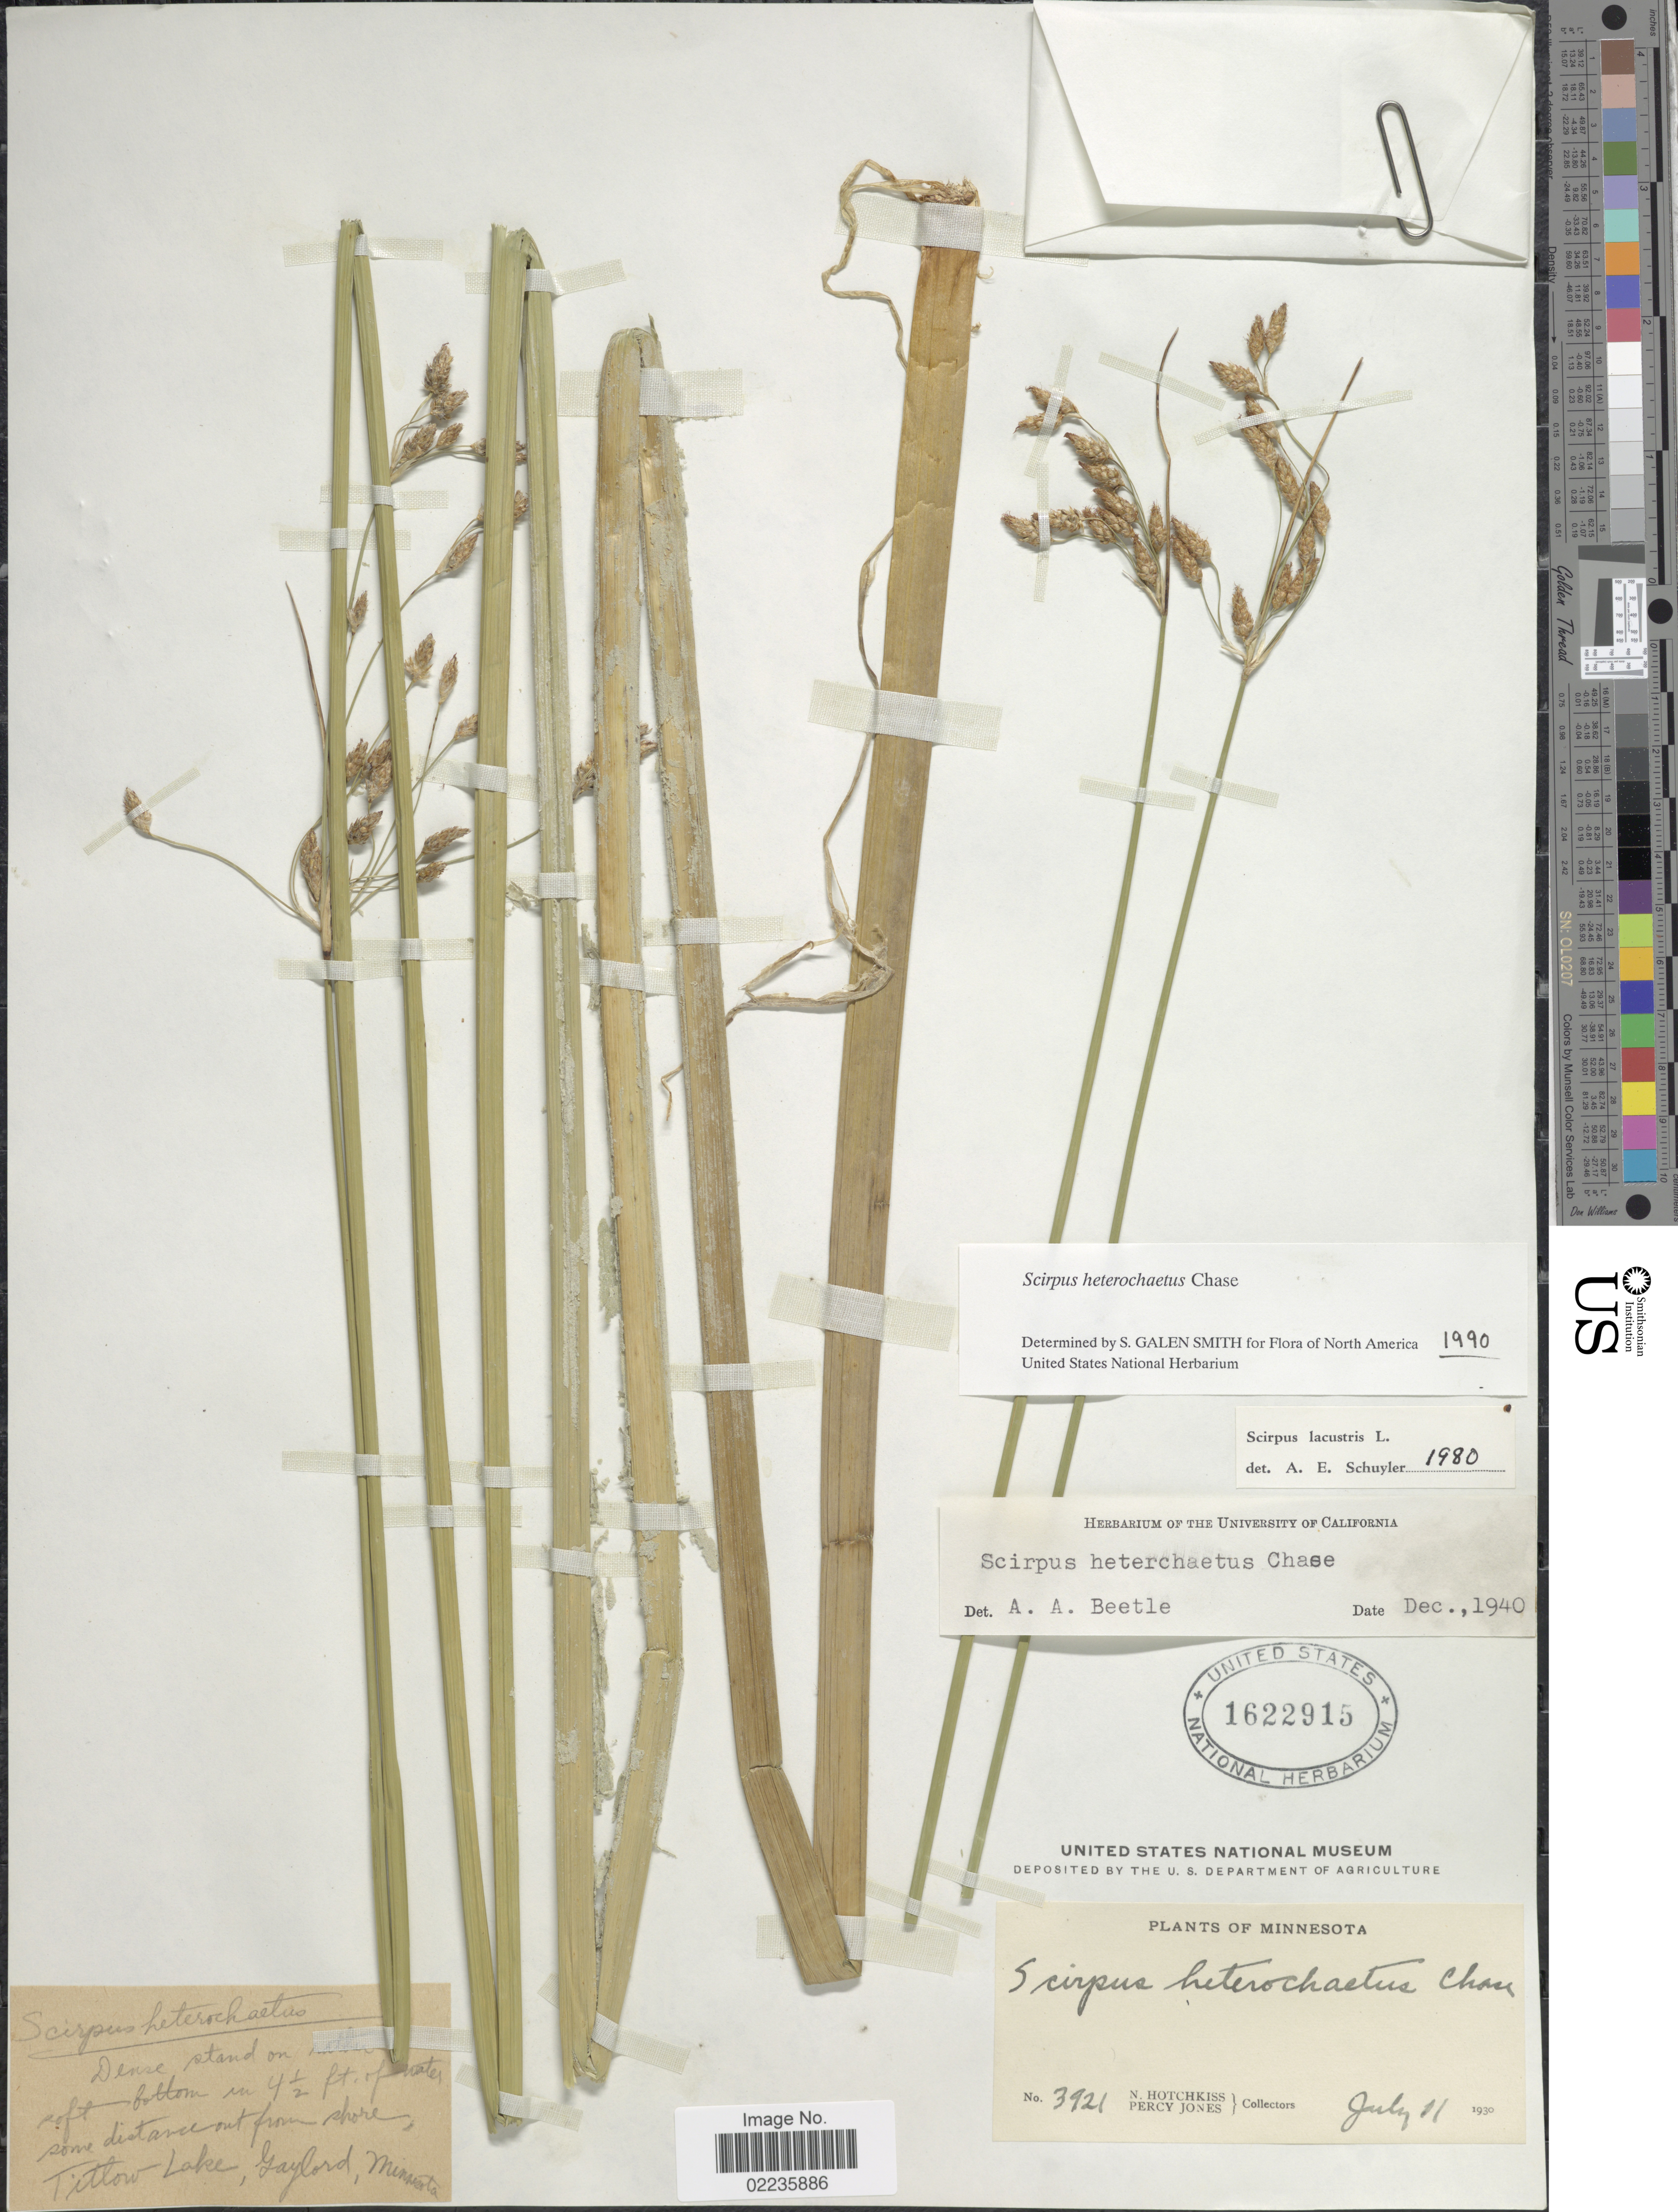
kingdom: Plantae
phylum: Tracheophyta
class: Liliopsida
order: Poales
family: Cyperaceae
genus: Schoenoplectus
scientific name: Schoenoplectus heterochaetus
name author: (Chase) Soják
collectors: N. Hotchkiss & P. Jones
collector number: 3921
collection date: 1930-07-11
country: United States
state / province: Minnesota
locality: Titlow Lake, Gaylord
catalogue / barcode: US 1622915